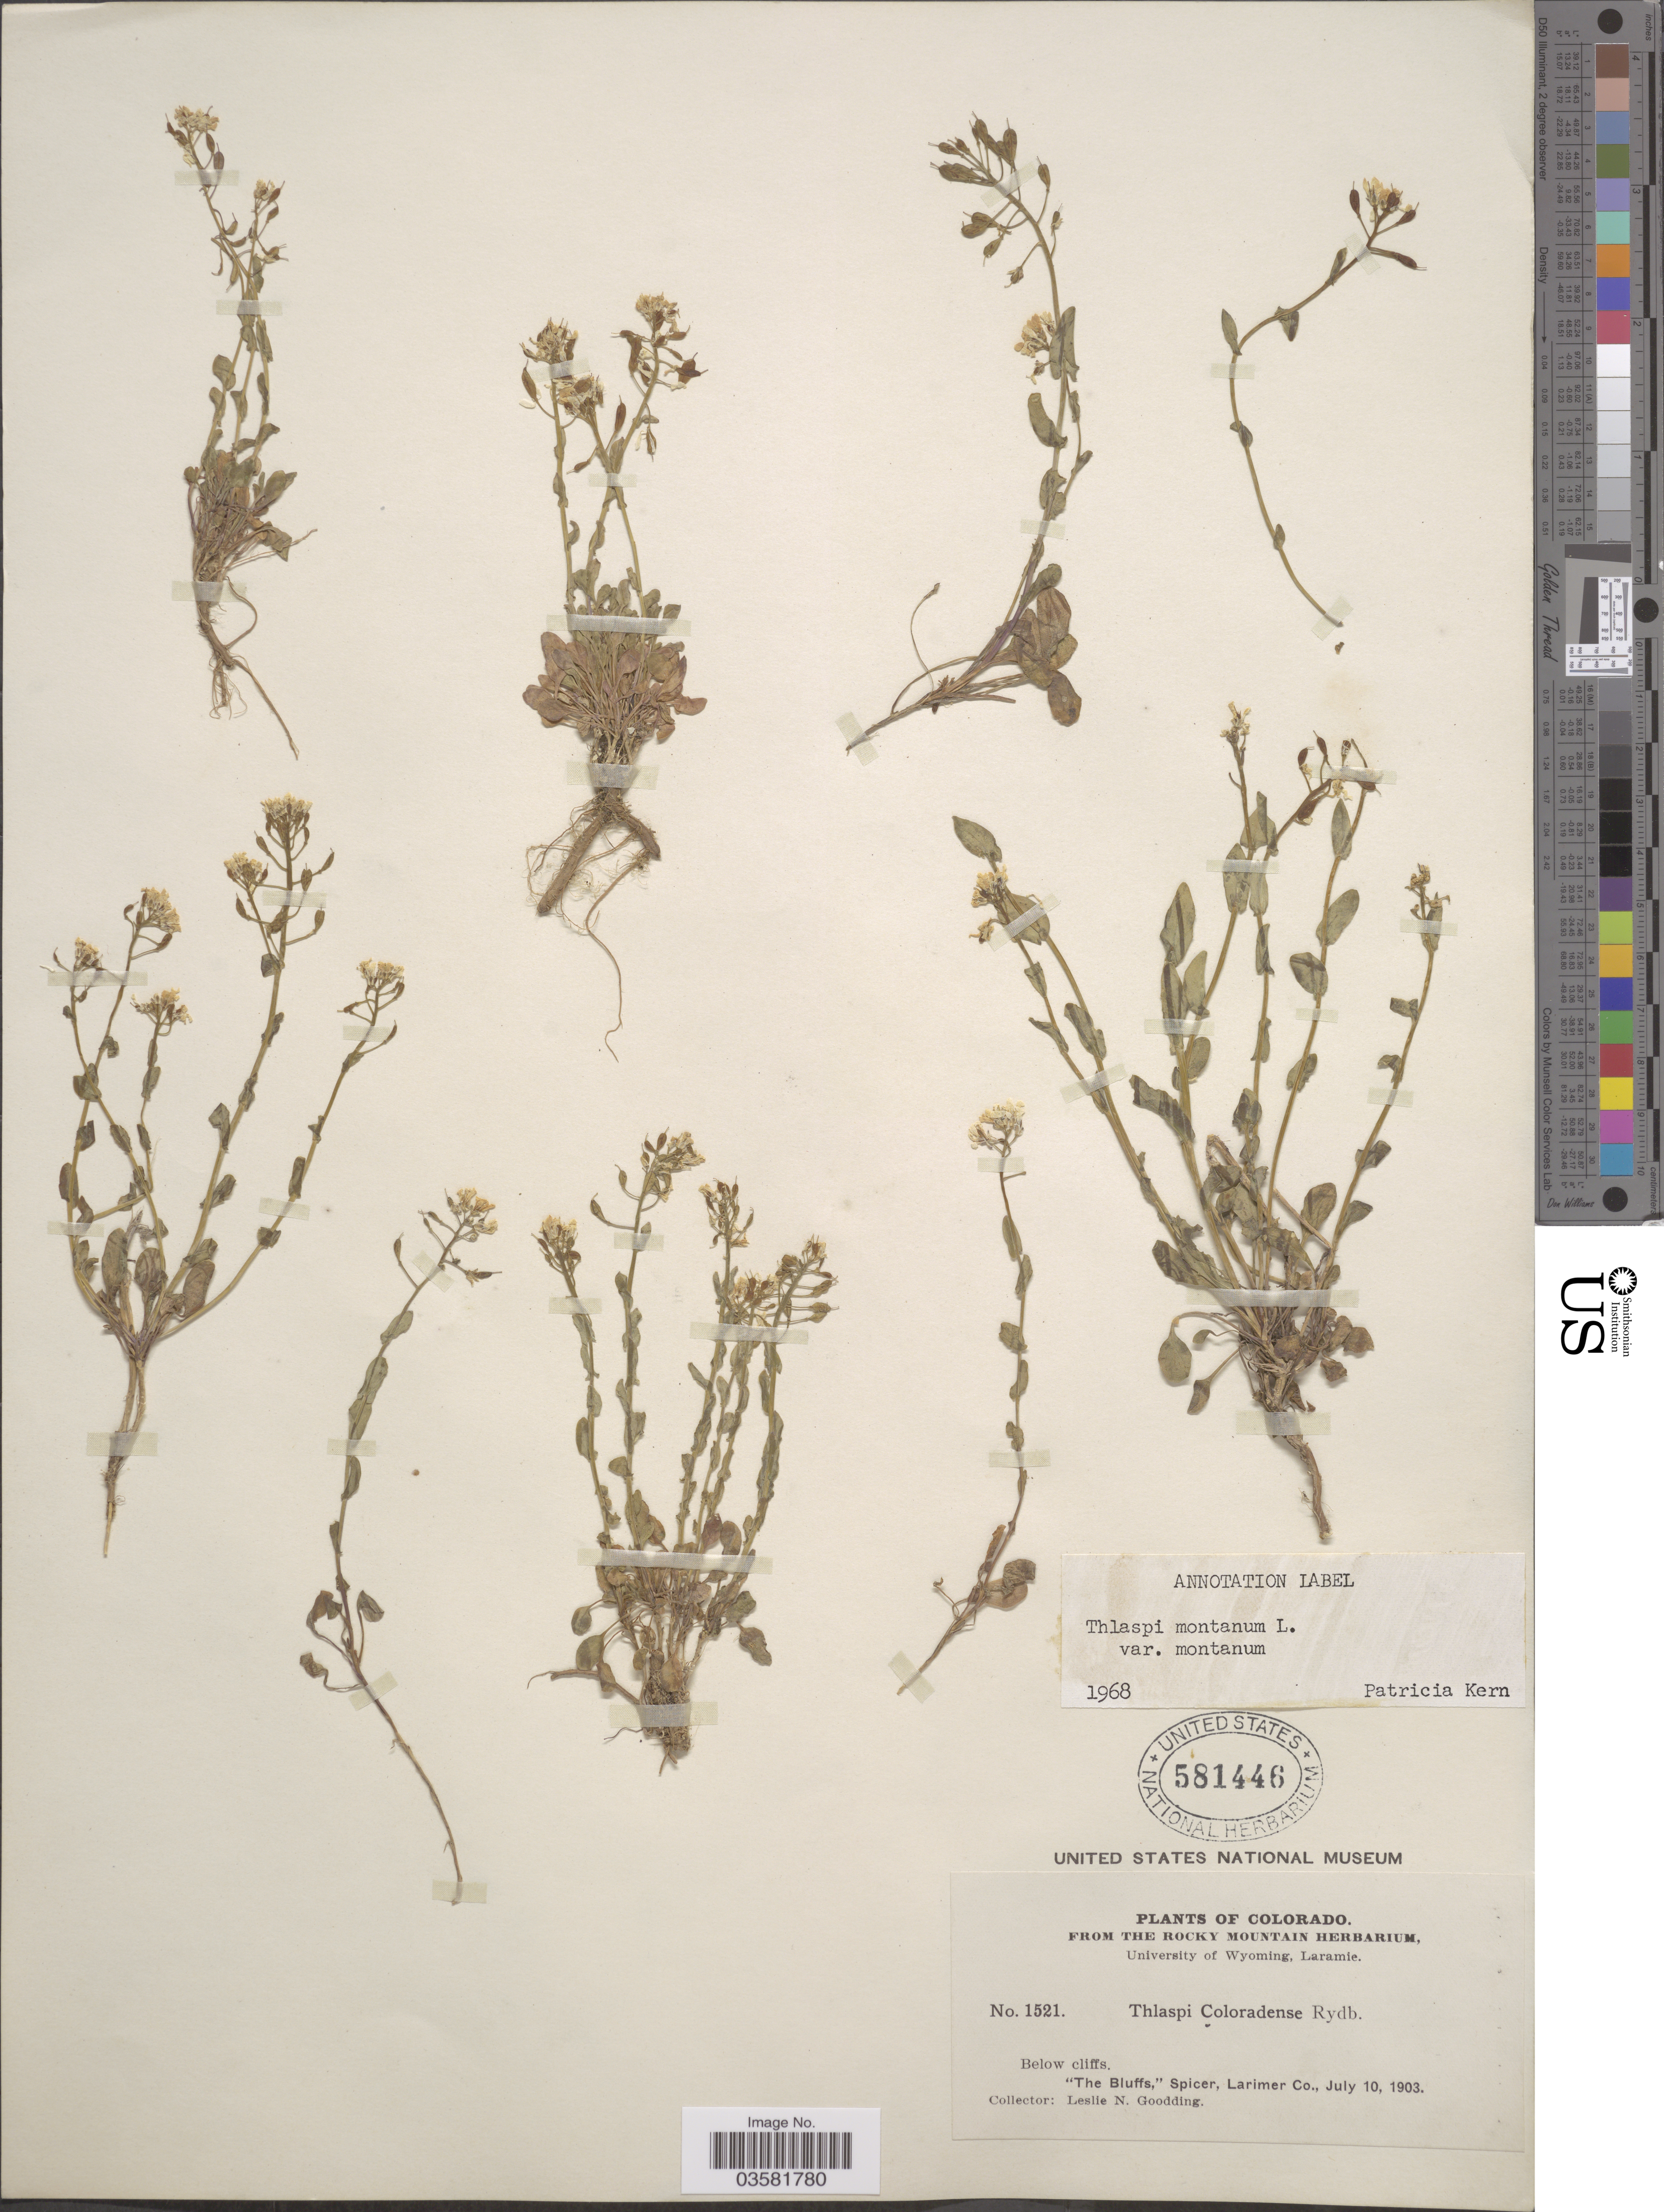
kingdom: Plantae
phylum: Tracheophyta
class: Magnoliopsida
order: Brassicales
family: Brassicaceae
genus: Thlaspi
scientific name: Thlaspi montanum var. montanum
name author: L.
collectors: L. N. Goodding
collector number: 1521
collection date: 1903-07-10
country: United States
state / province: Colorado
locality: The Bluffs,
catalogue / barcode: US 581446